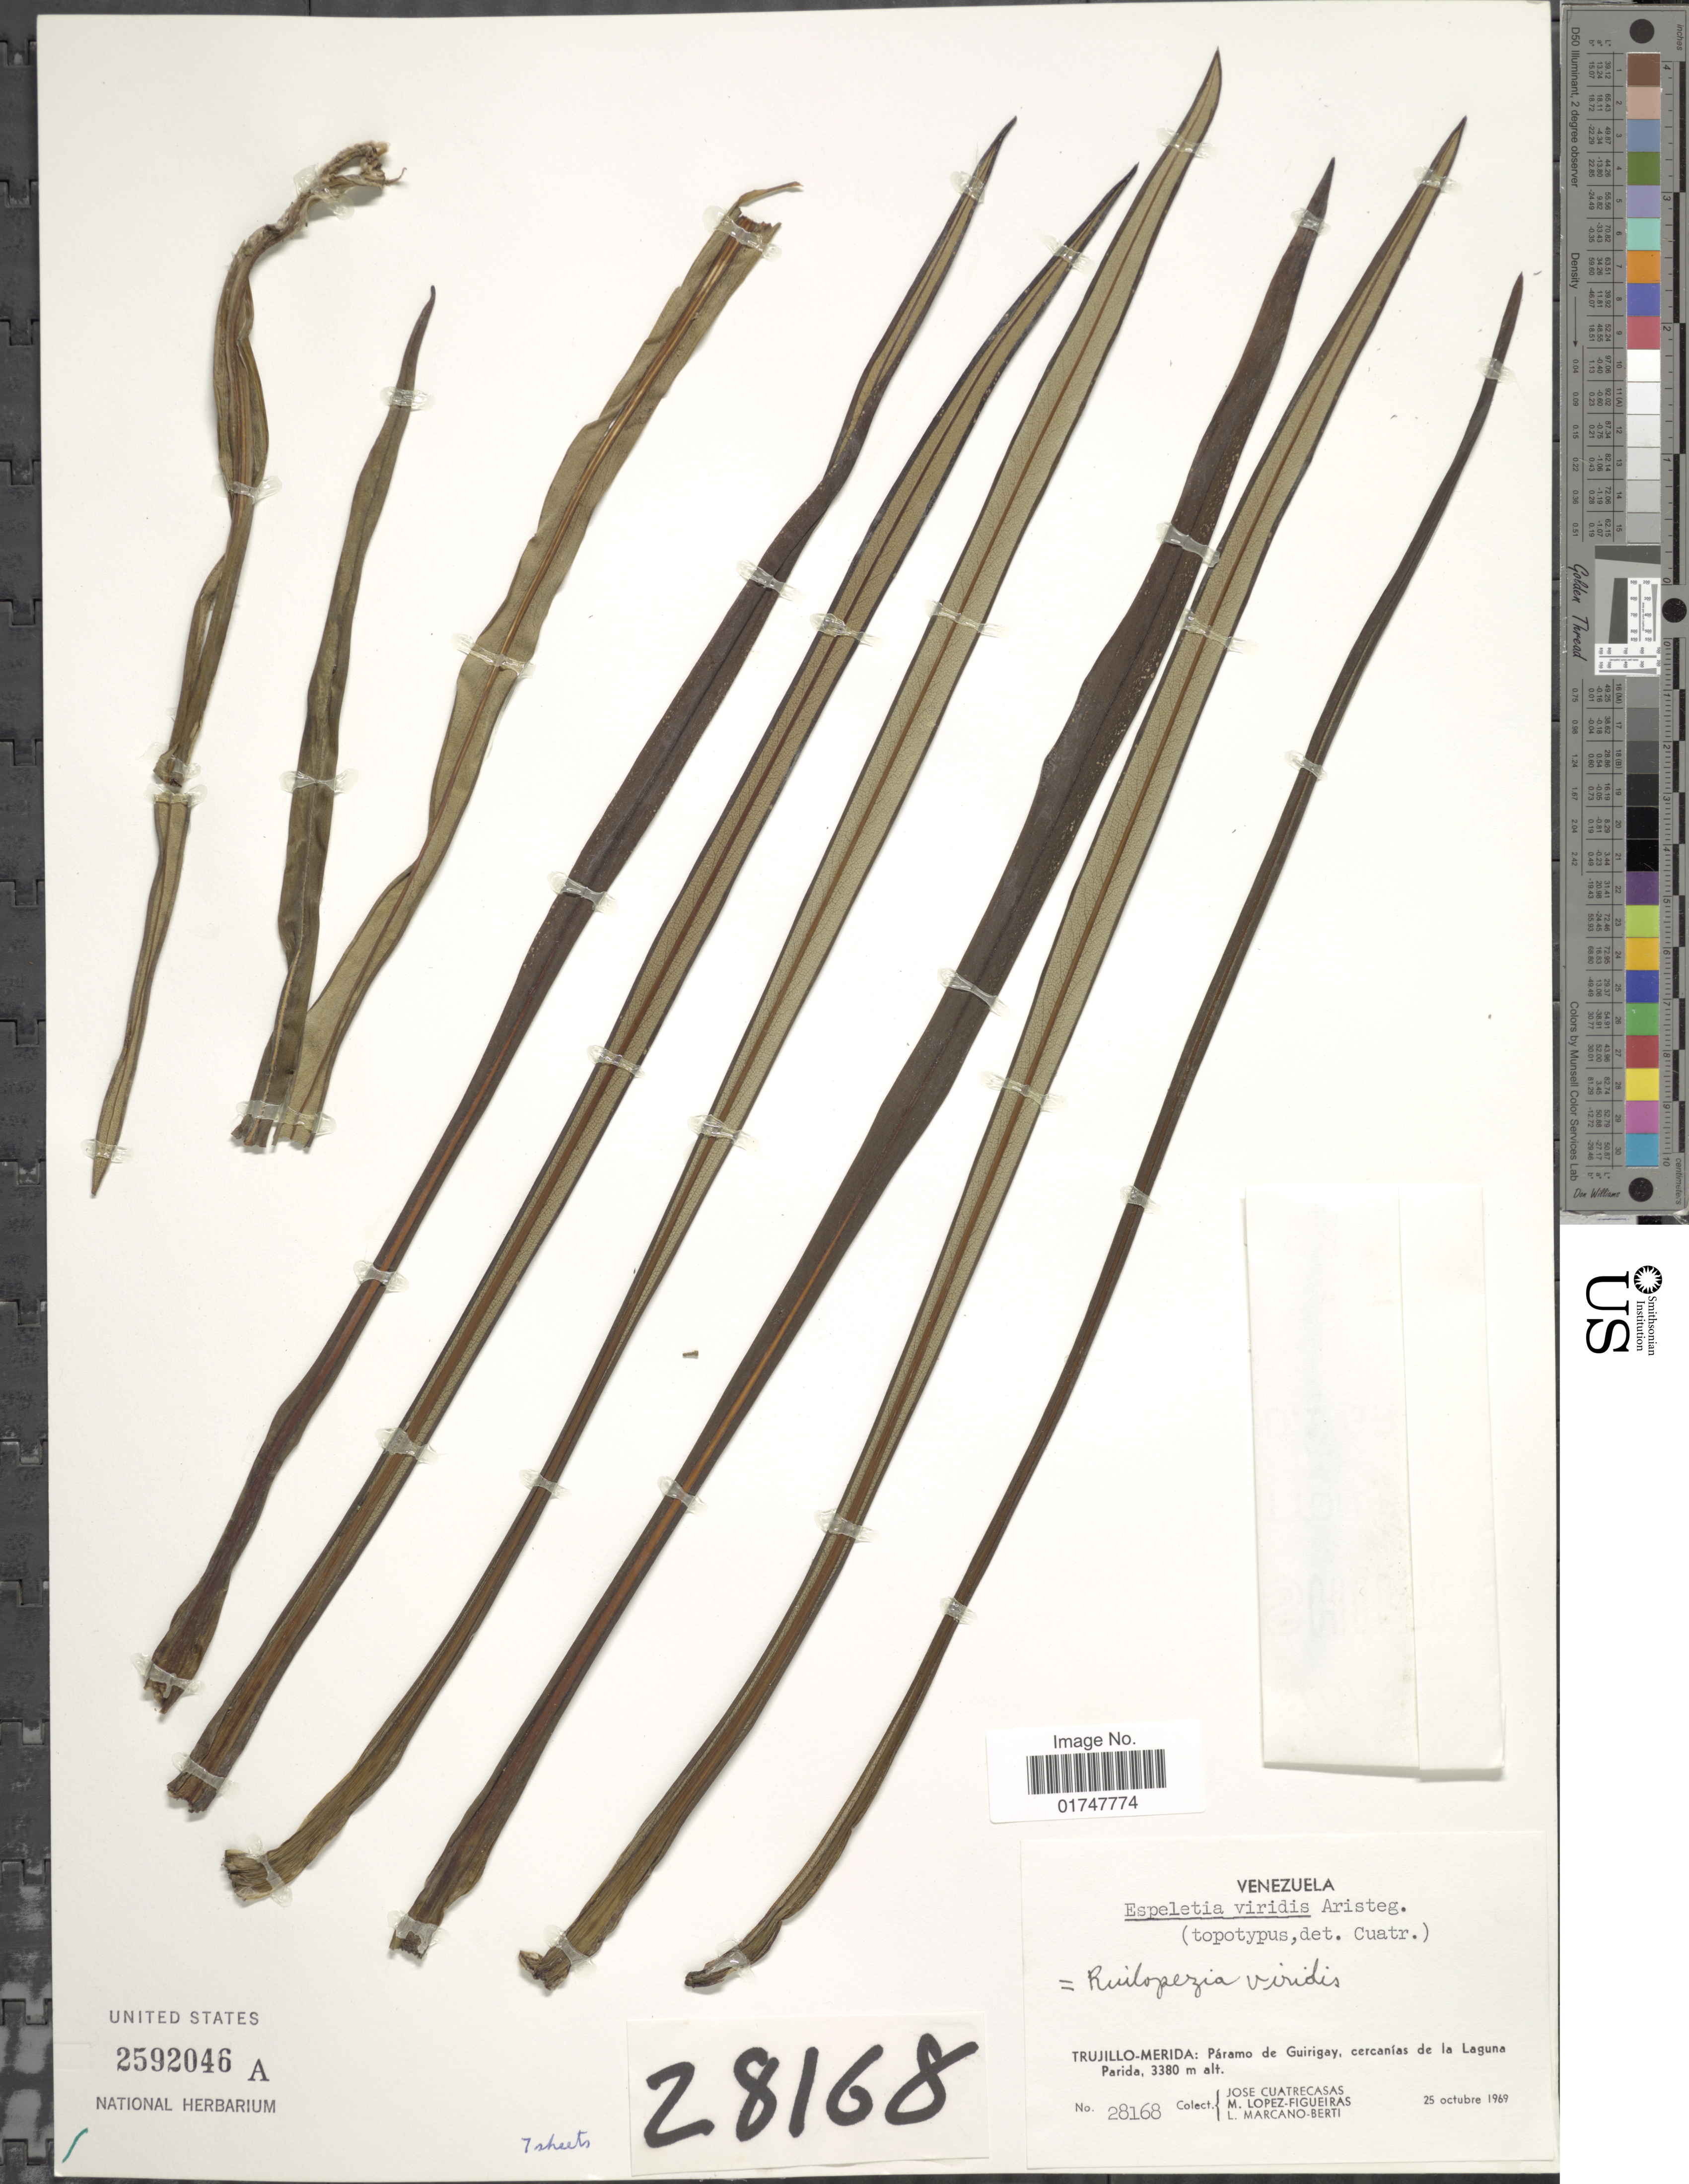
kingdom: Plantae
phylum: Tracheophyta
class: Magnoliopsida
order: Asterales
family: Asteraceae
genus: Ruilopezia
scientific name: Ruilopezia viridis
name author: (Aristeg.) Cuatrec.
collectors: J. Cuatrecasas, M. López Figueiras & L. Marcano-Berti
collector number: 28168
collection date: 1969-10-25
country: Venezuela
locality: Trujillo-Merida: Páramo de Guirigay, cercanías de la Laguna Parida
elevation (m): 3380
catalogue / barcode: US 2592046A